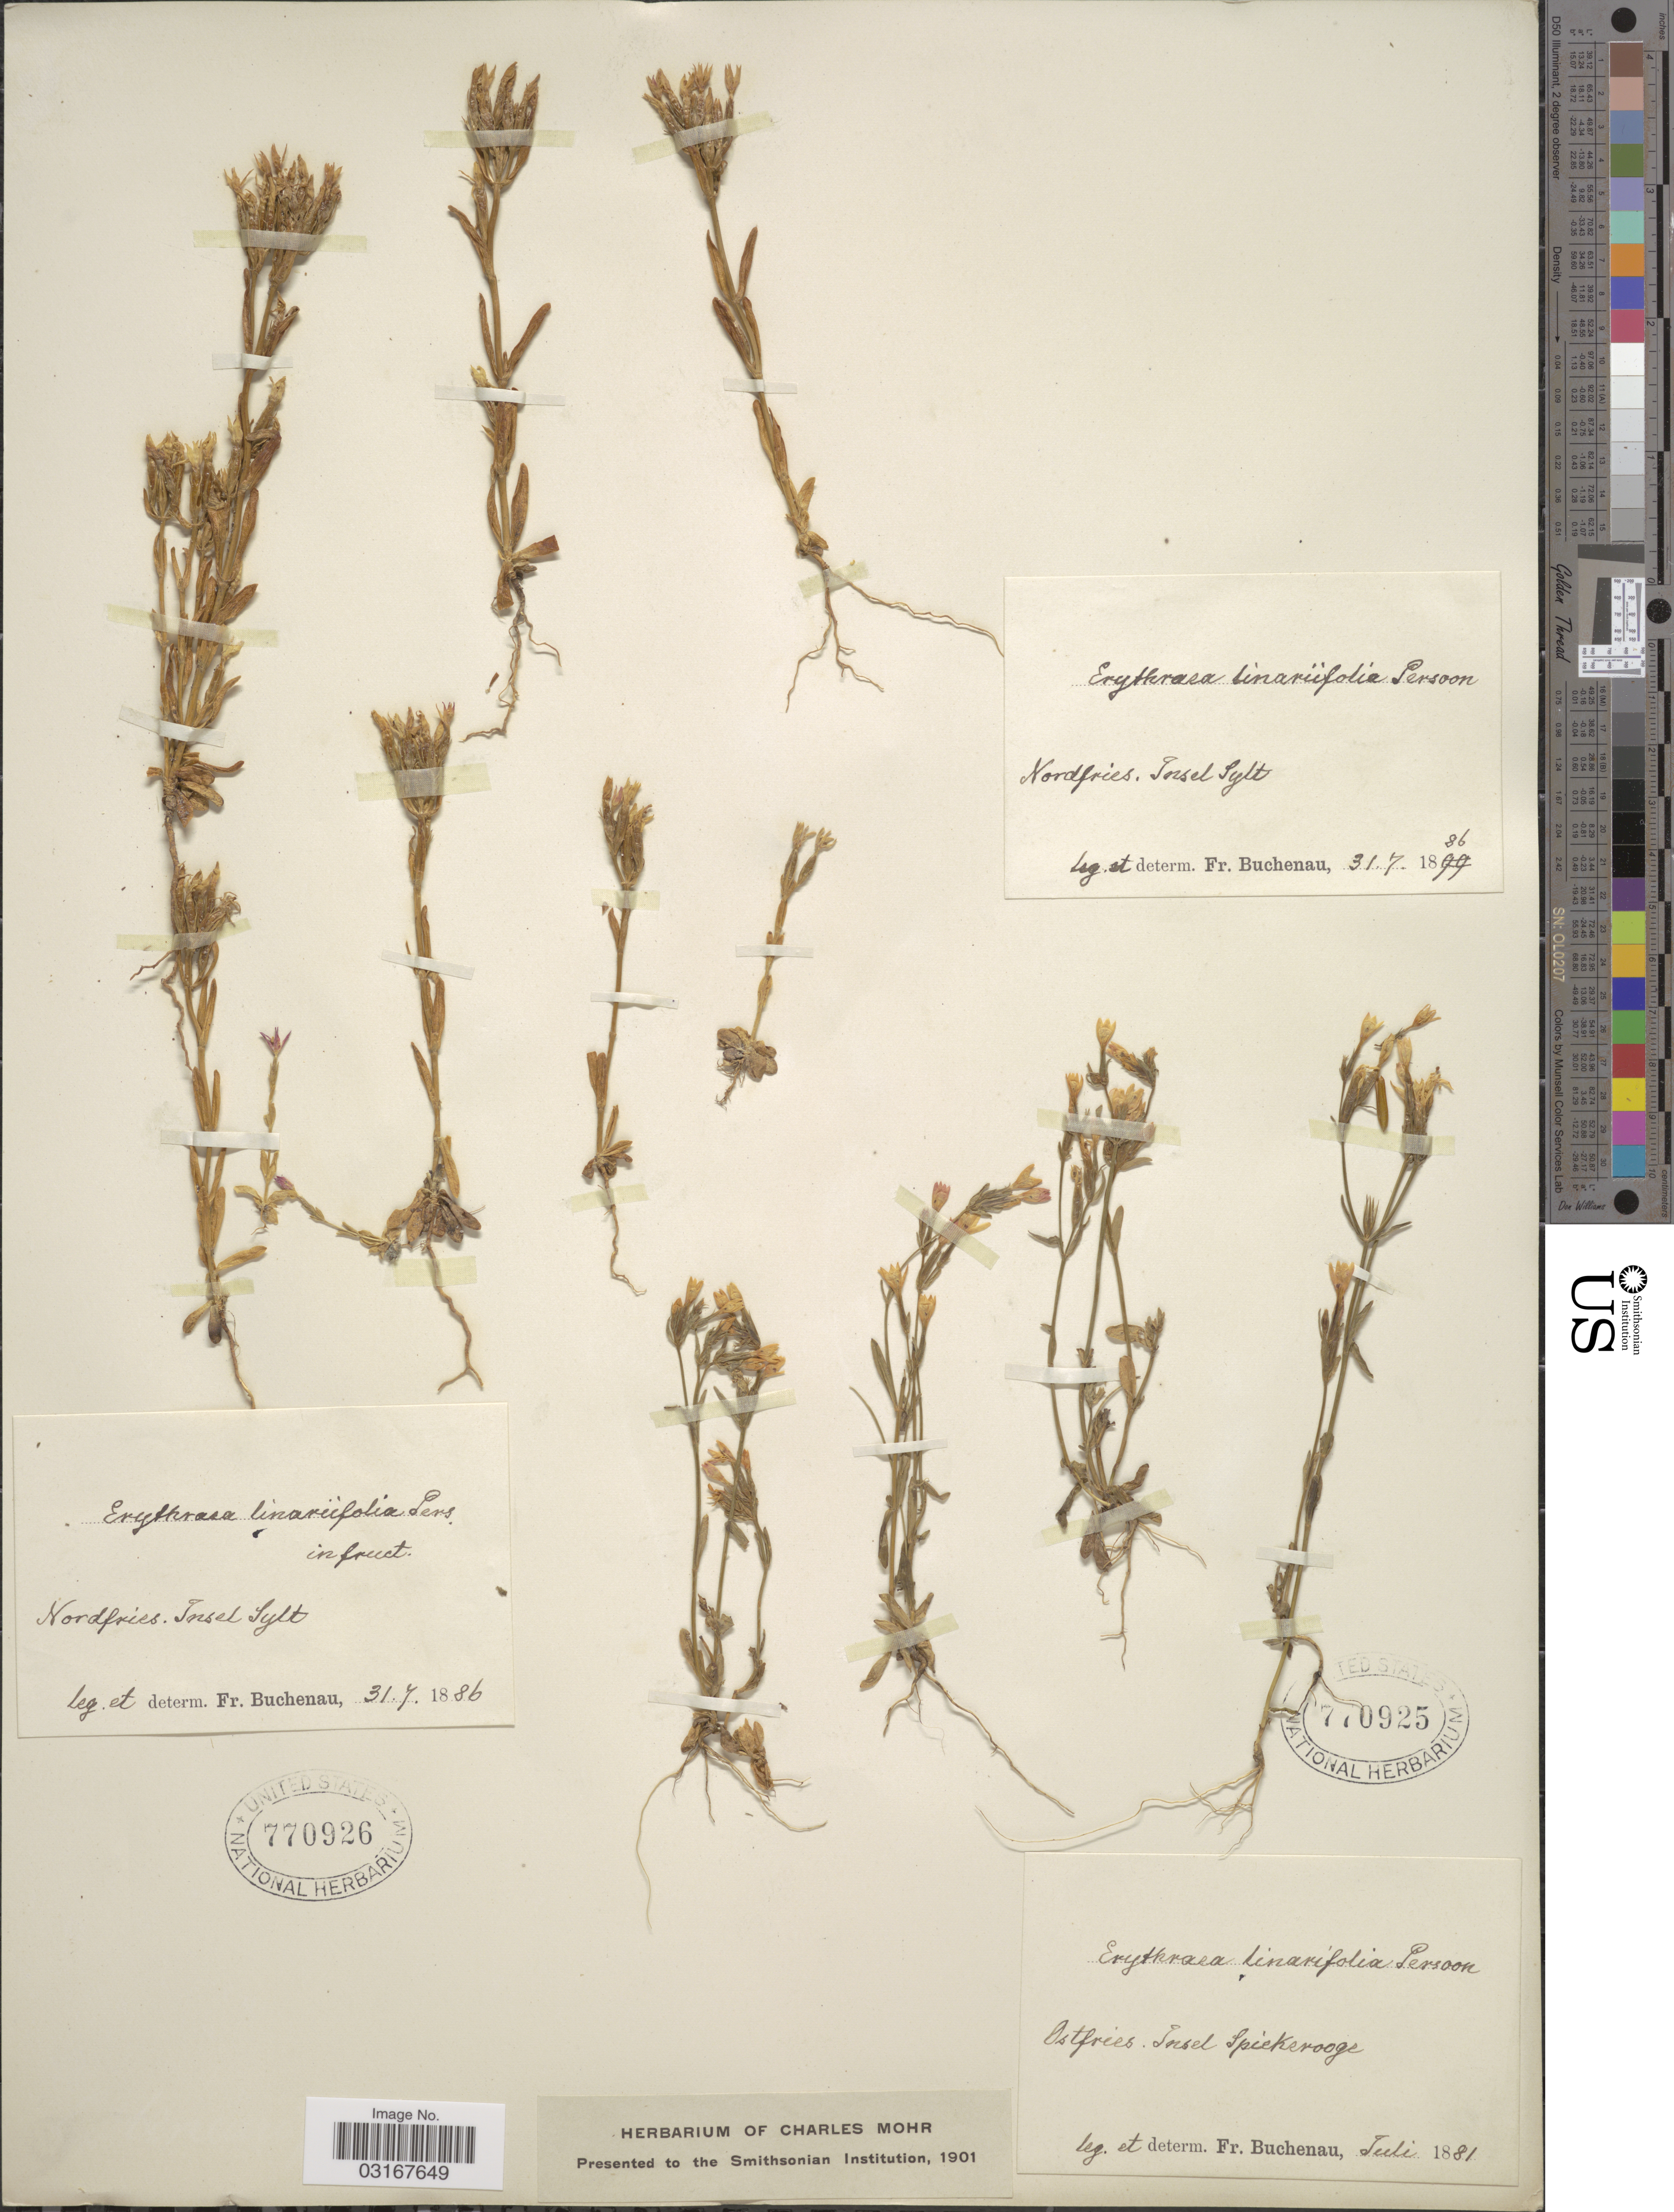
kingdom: Plantae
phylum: Tracheophyta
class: Magnoliopsida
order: Gentianales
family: Gentianaceae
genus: Erythraea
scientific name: Erythraea linearifolia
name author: Boiss.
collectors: F. Buchenau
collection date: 1886-07-31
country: Germany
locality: Nordfries. Insel Sylt.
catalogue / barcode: US 770926